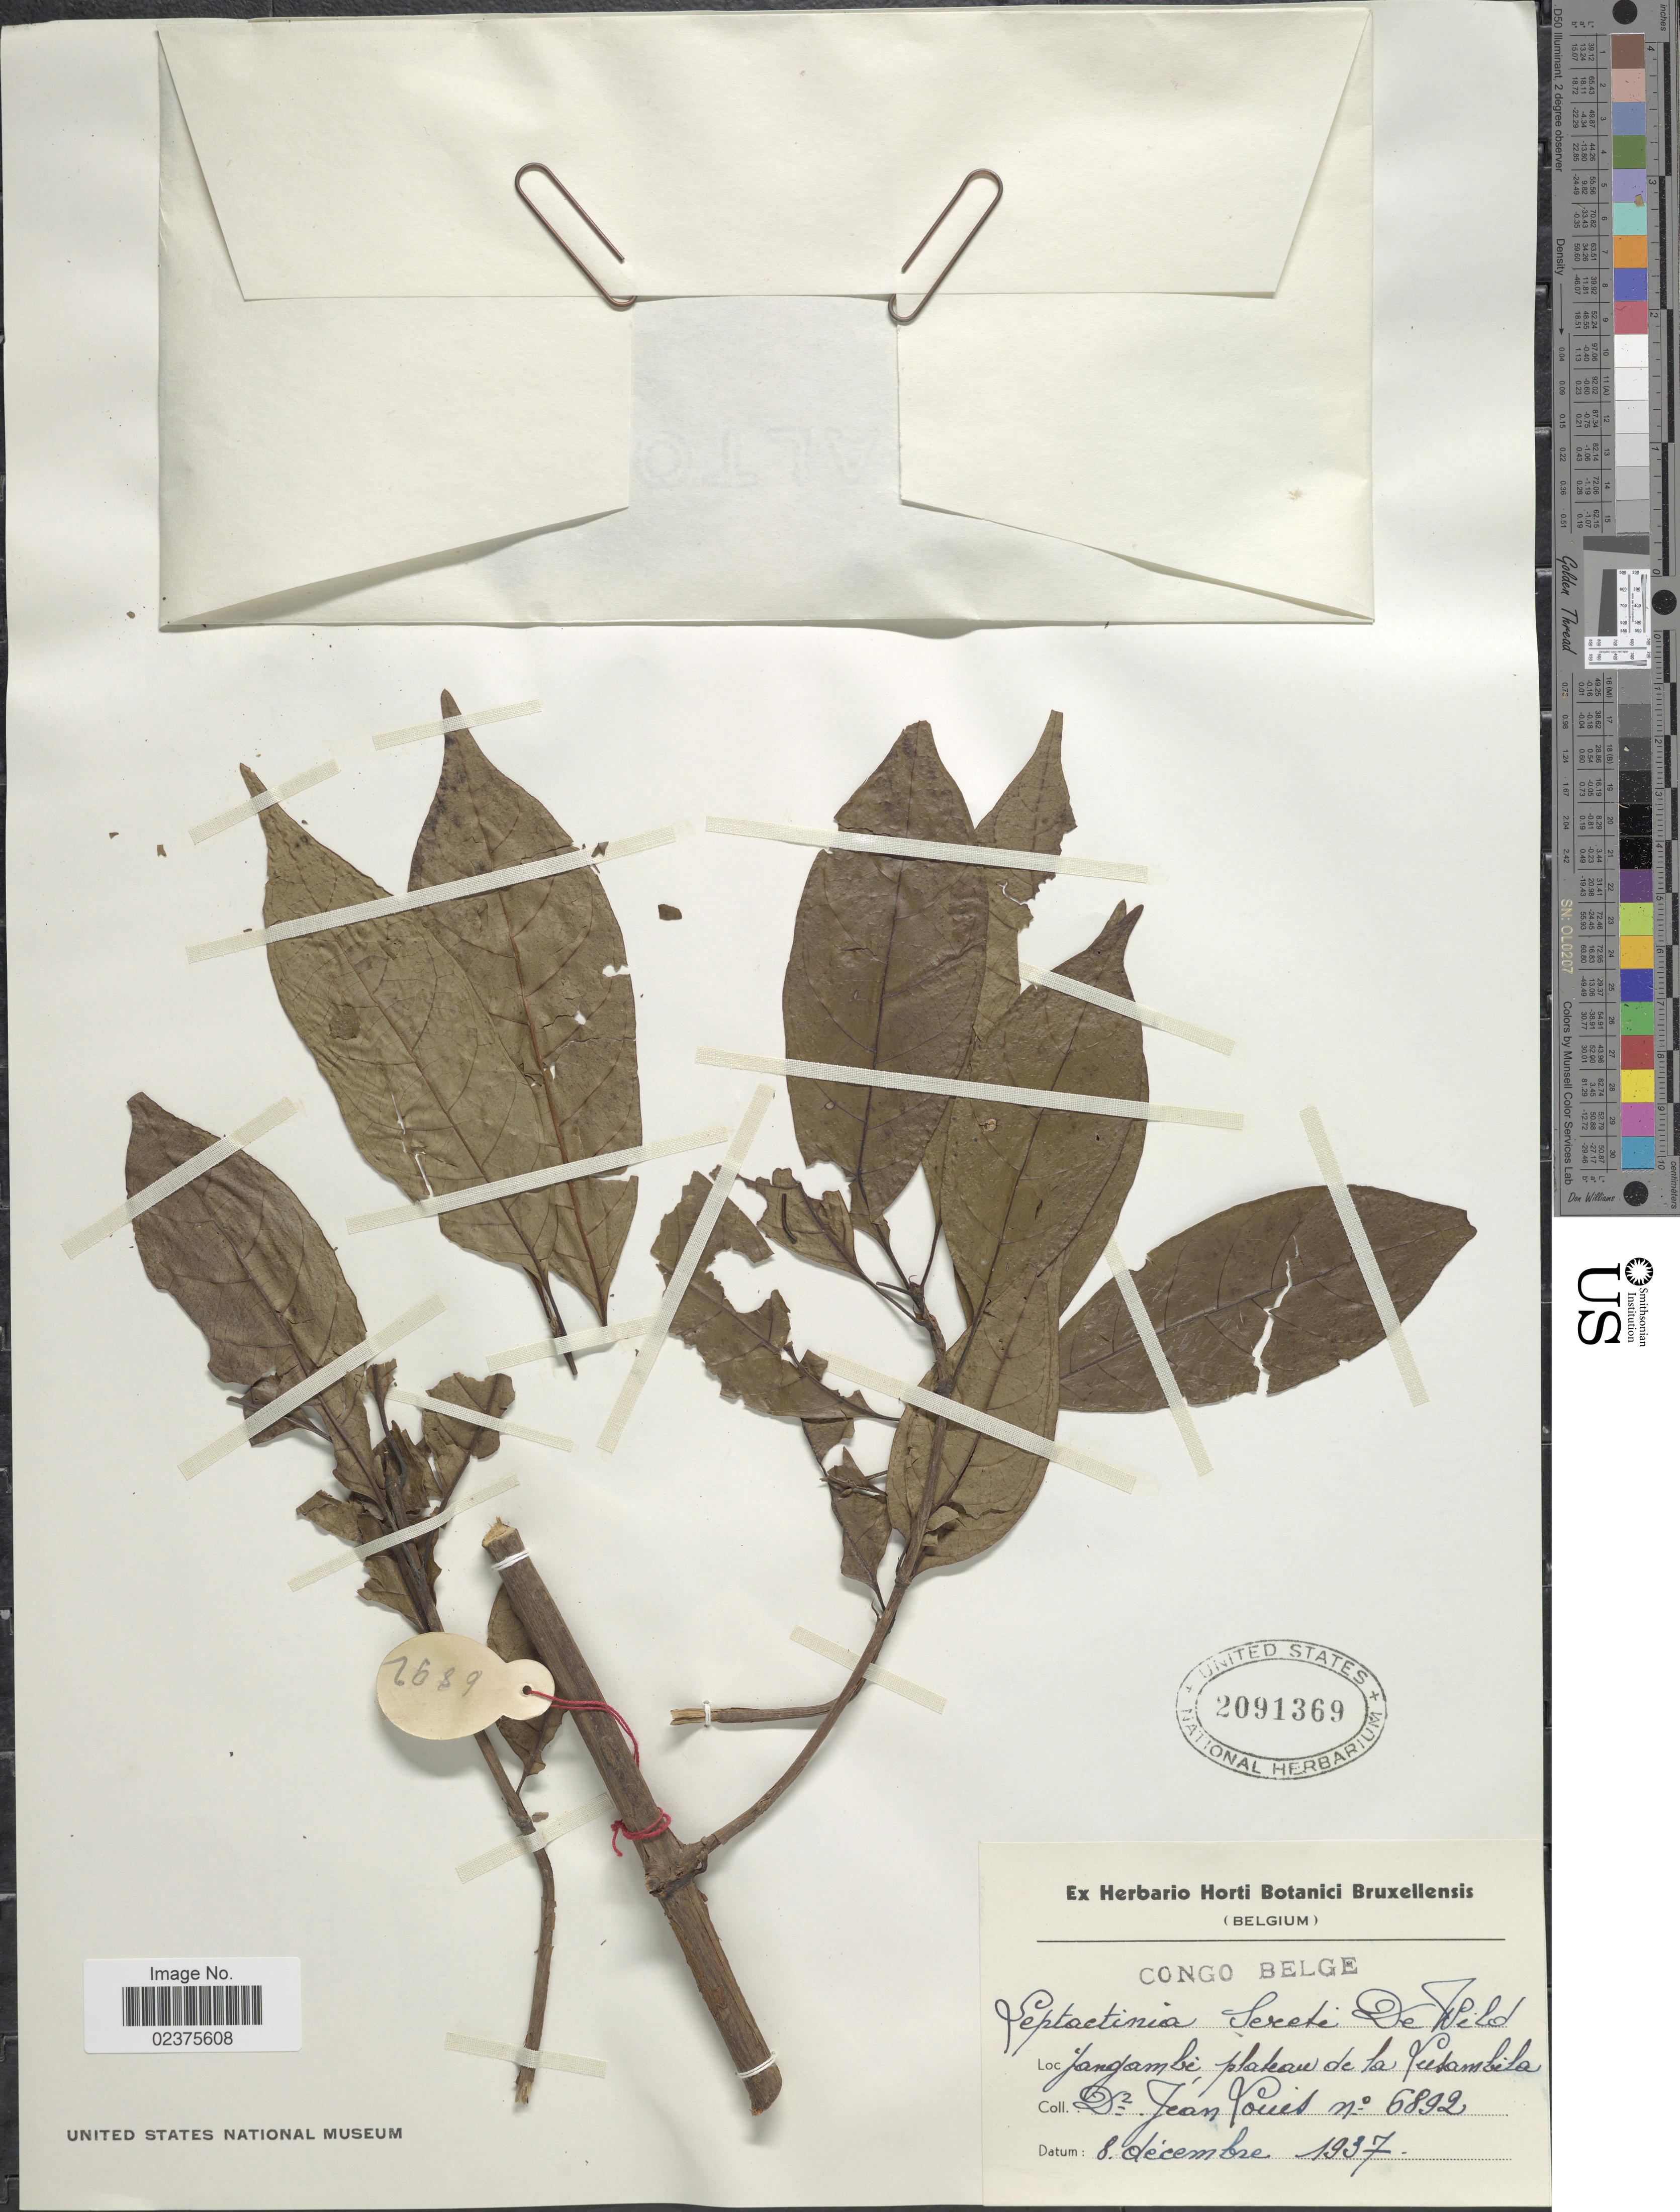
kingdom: Plantae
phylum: Tracheophyta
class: Magnoliopsida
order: Gentianales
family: Rubiaceae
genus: Leptactina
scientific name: Leptactina sereti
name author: De Wild.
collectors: J. Louis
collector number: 6892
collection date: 1937-12-08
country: Congo, Republic of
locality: Yangambi, plateau de la Lusambilo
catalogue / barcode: US 2091369